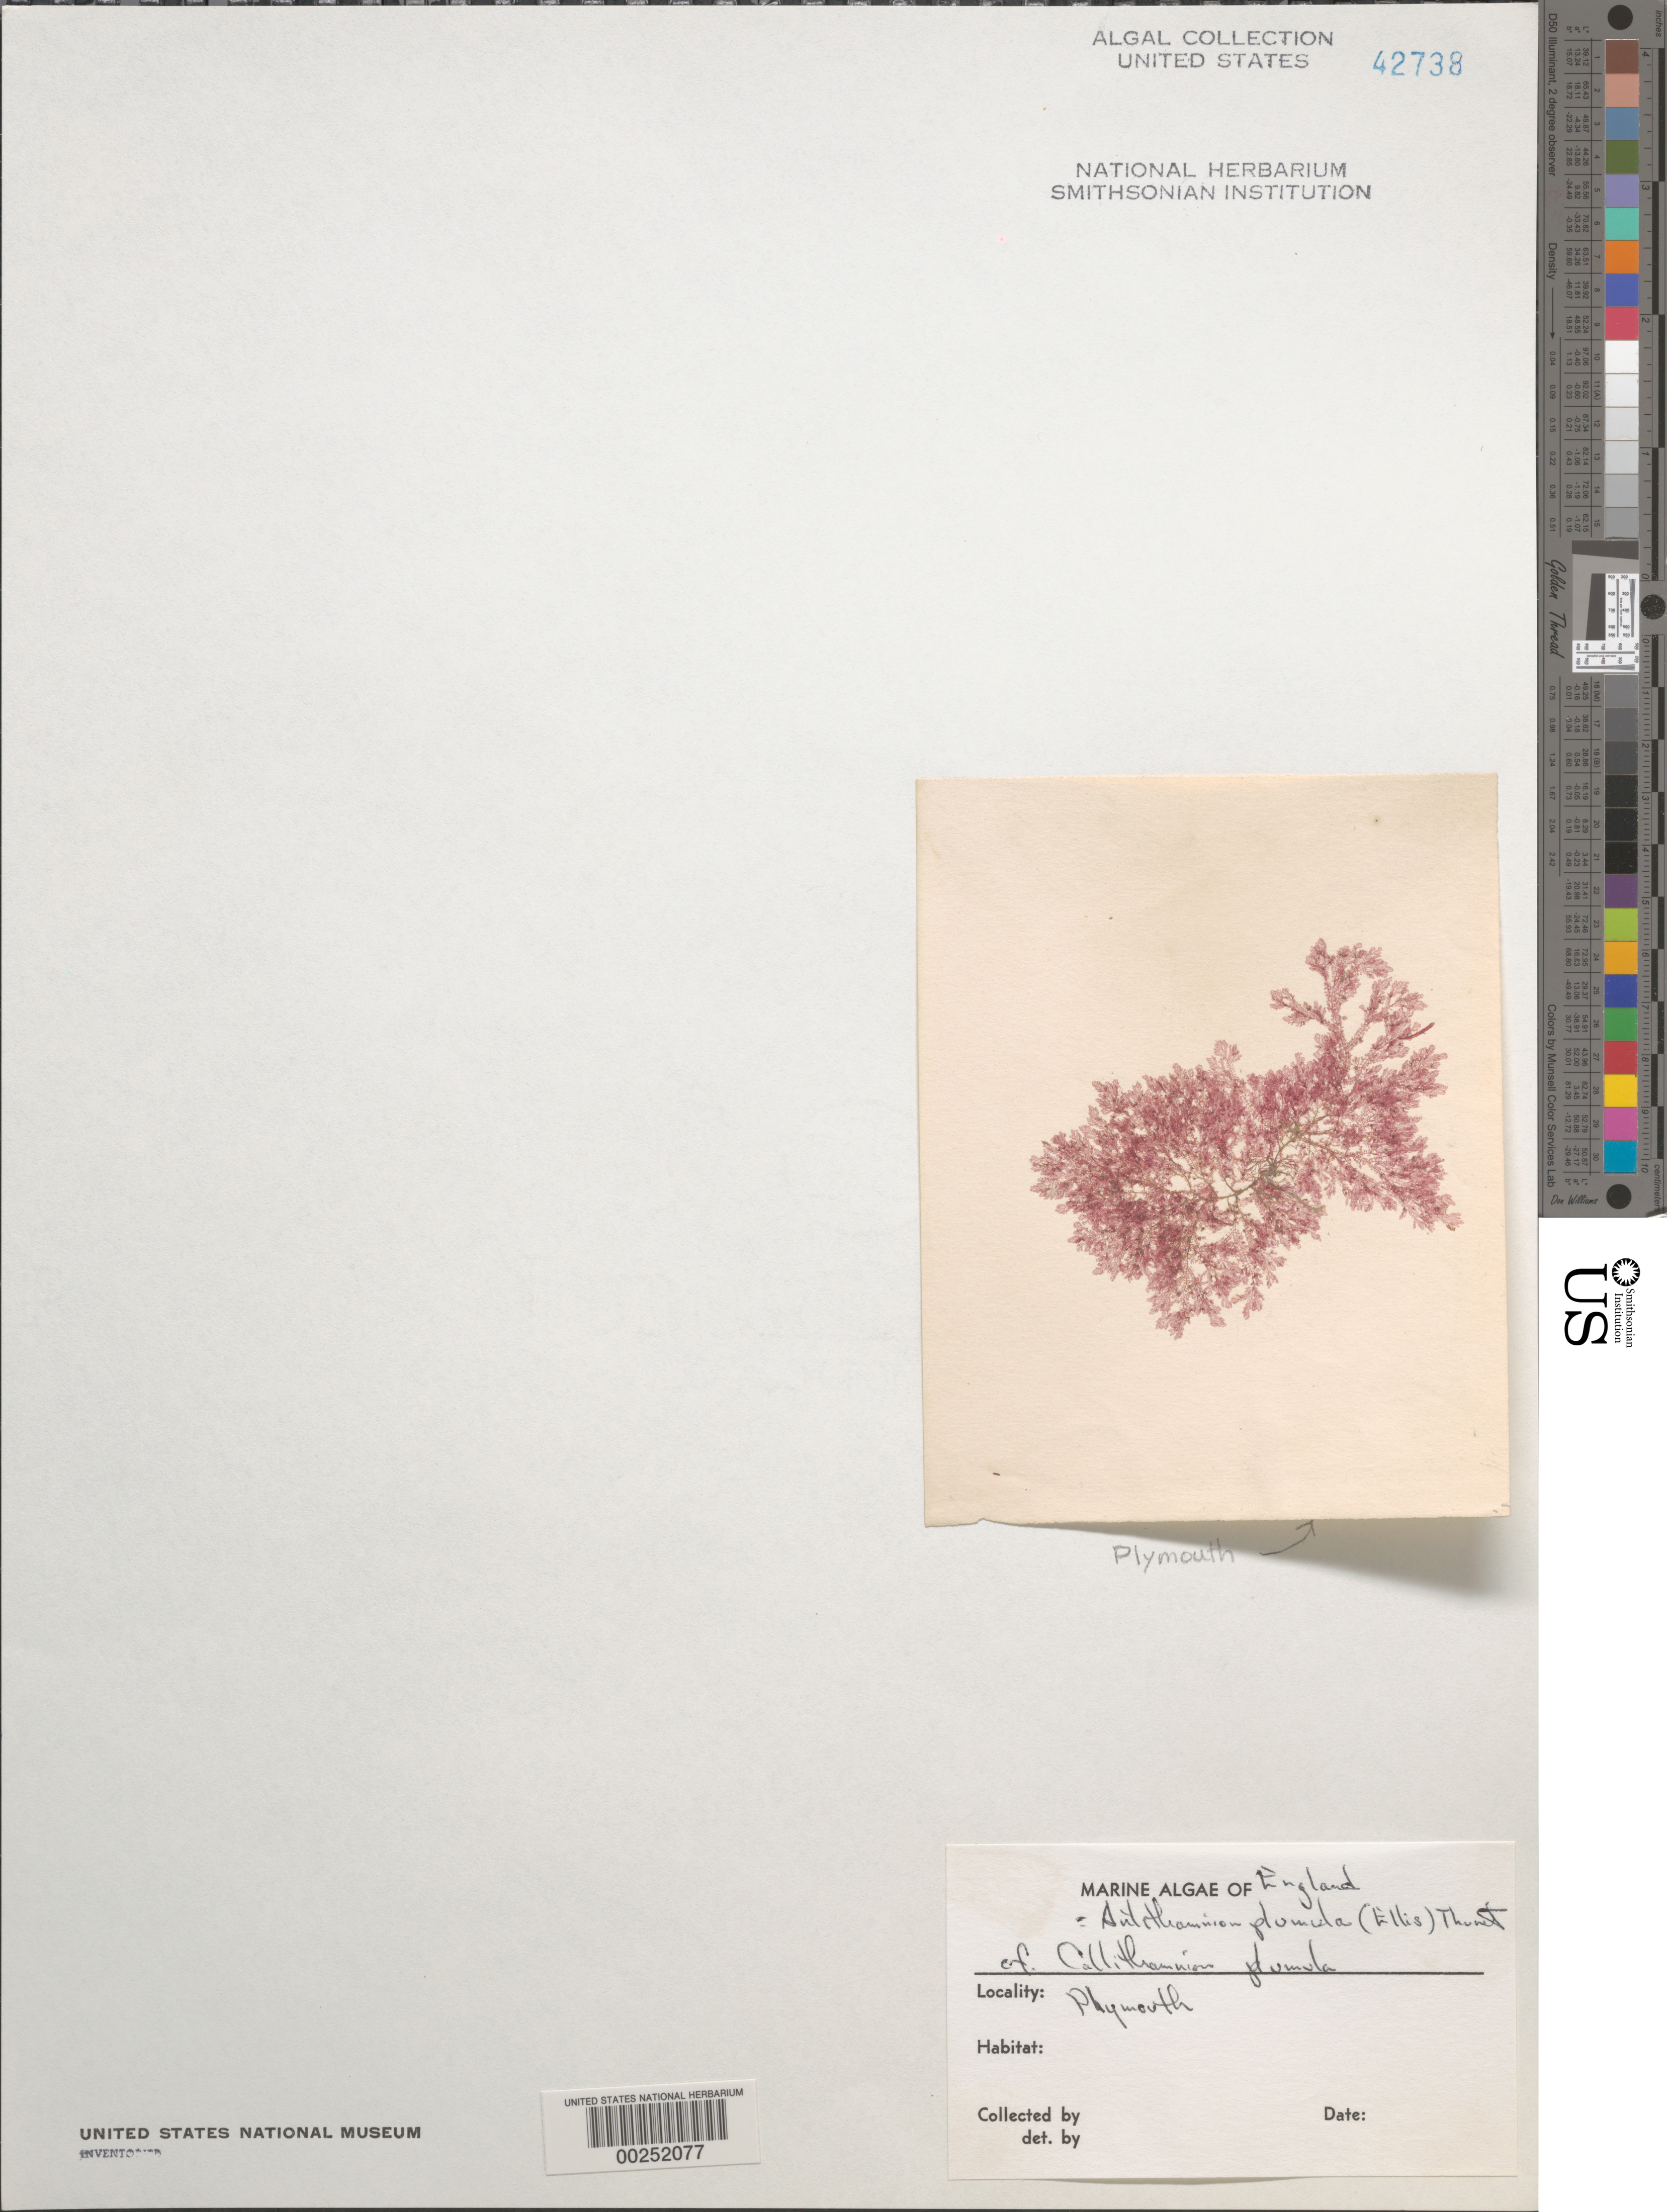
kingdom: Plantae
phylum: Rhodophyta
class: Florideophyceae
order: Ceramiales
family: Ceramiaceae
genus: Pterothamnion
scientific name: Pterothamnion plumula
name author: (J. Ellis) Näg.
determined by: Algae name updating Project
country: United Kingdom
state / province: England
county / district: Devon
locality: Plymouth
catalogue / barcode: US 42738